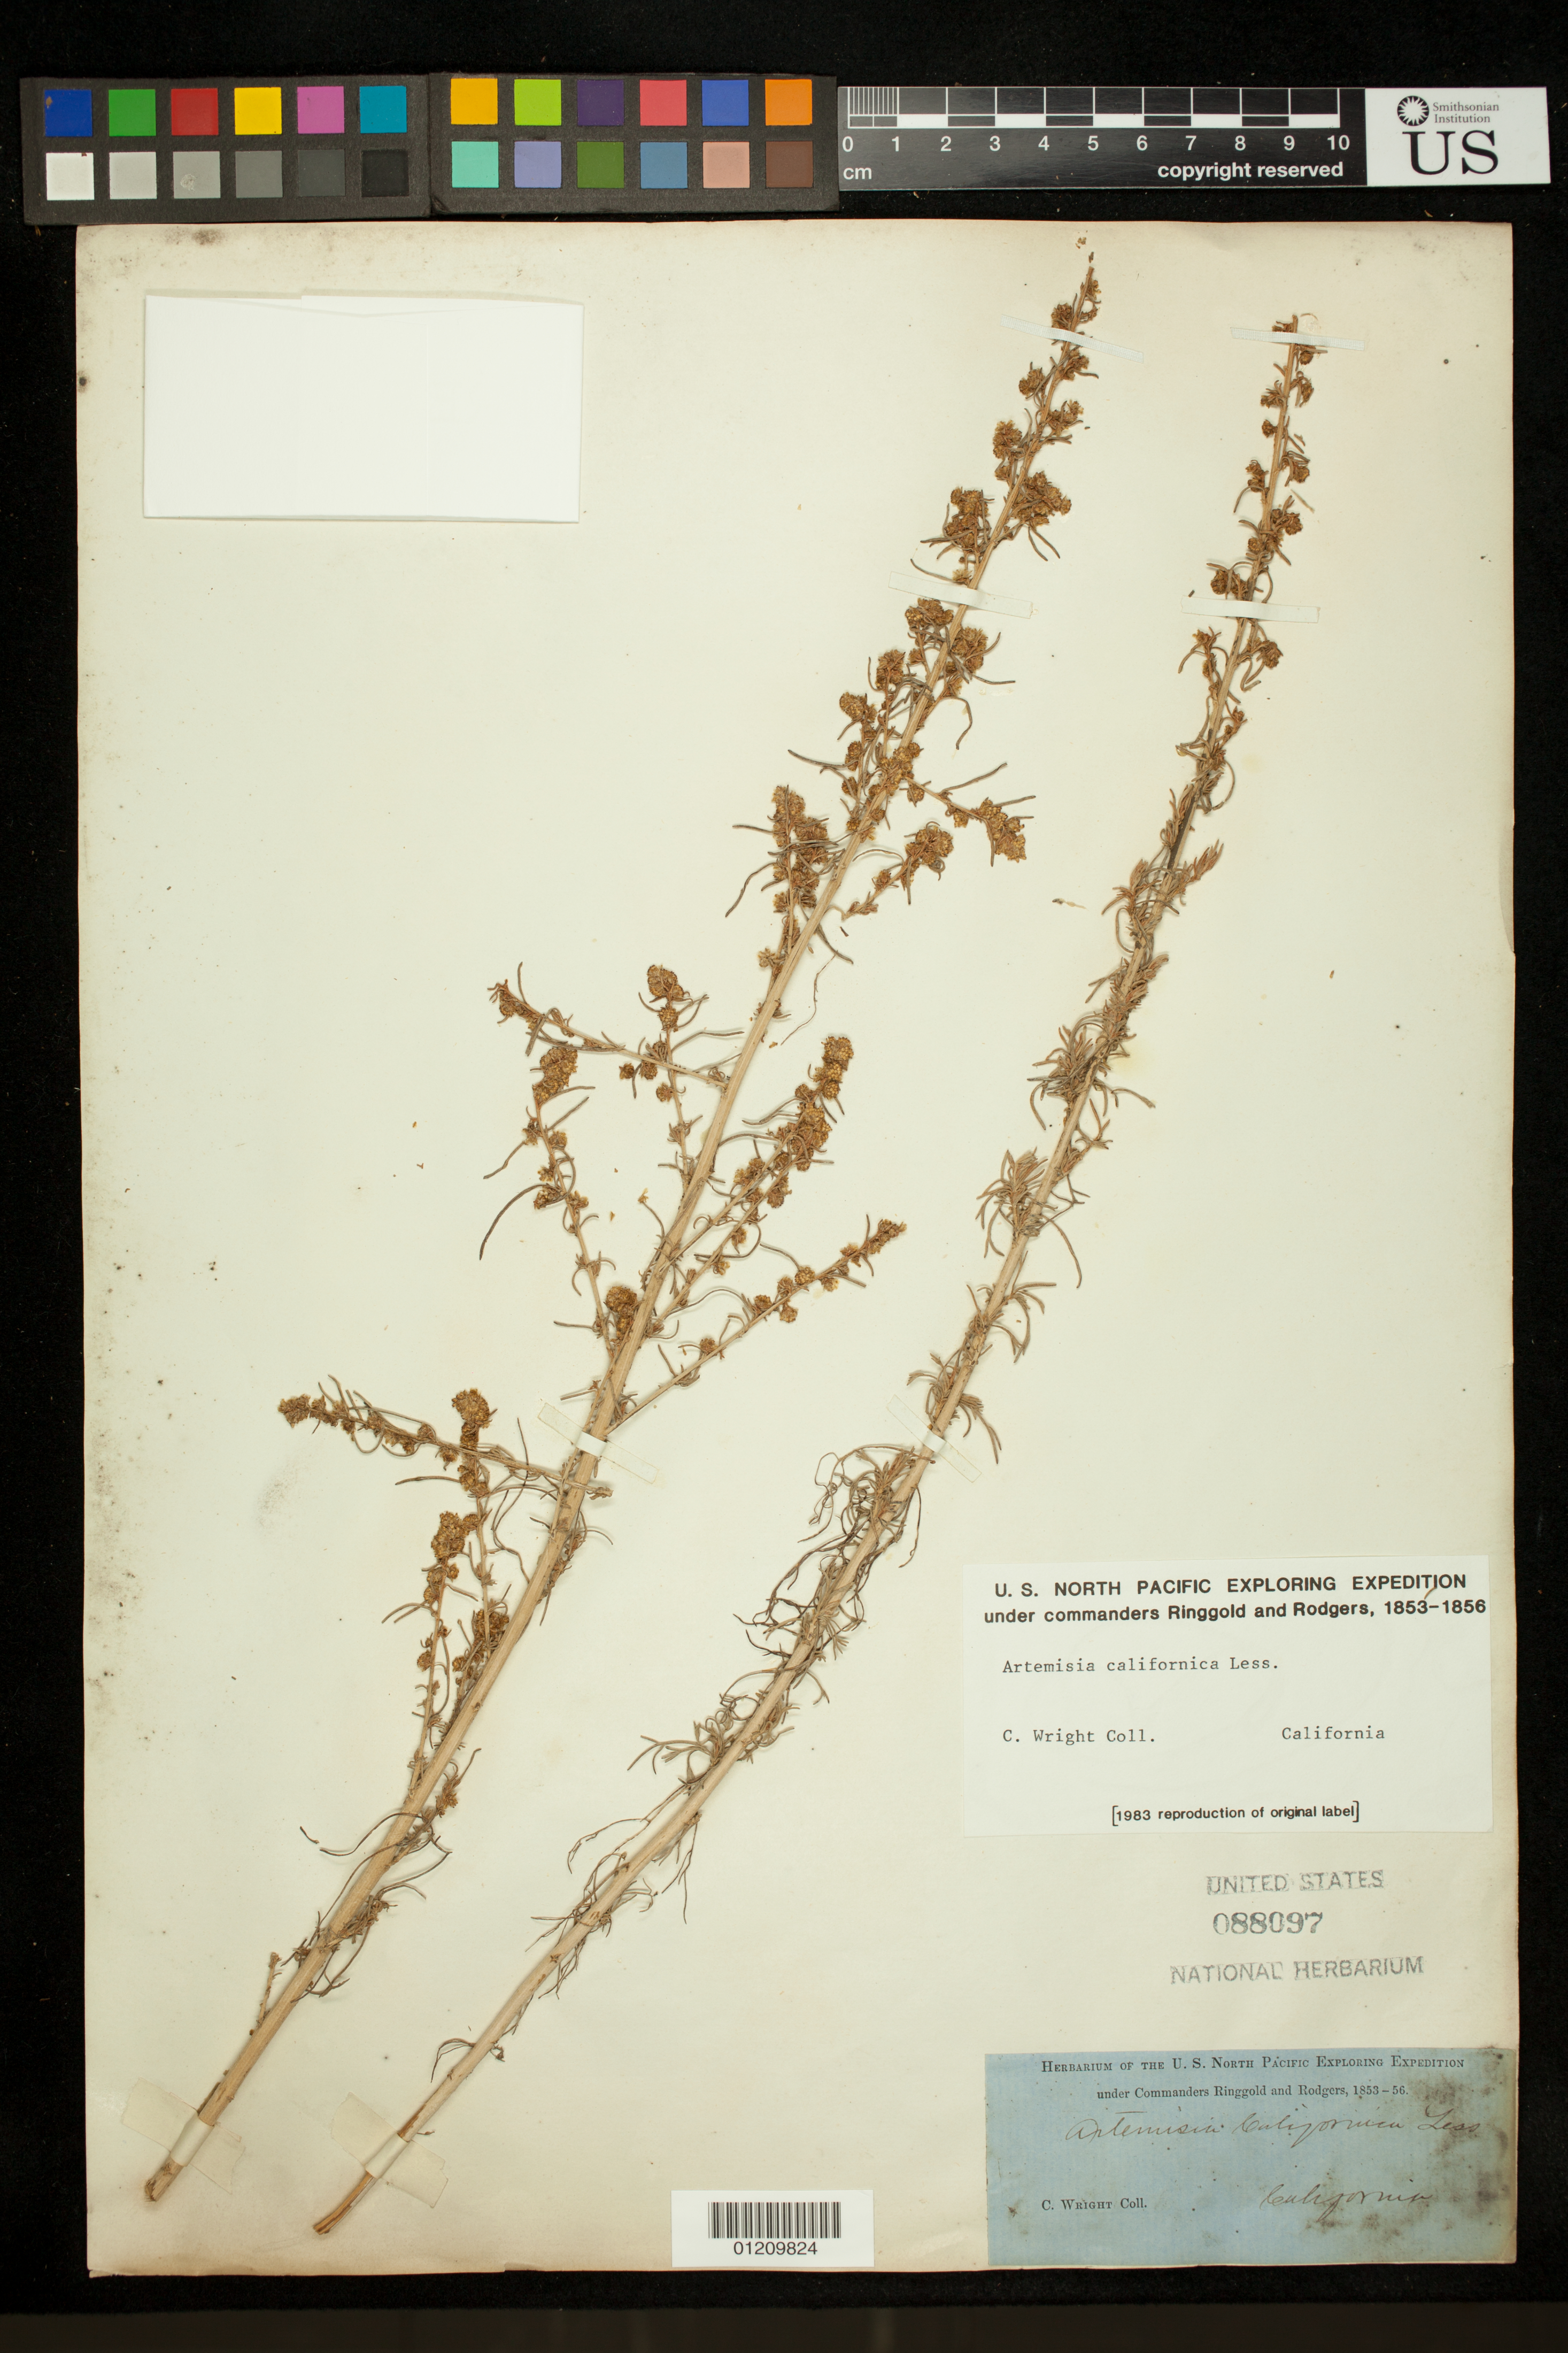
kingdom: Plantae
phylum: Tracheophyta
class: Magnoliopsida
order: Asterales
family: Asteraceae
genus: Artemisia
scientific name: Artemisia californica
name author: Less.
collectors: C. Wright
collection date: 1853/1856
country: United States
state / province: California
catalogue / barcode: US 88097